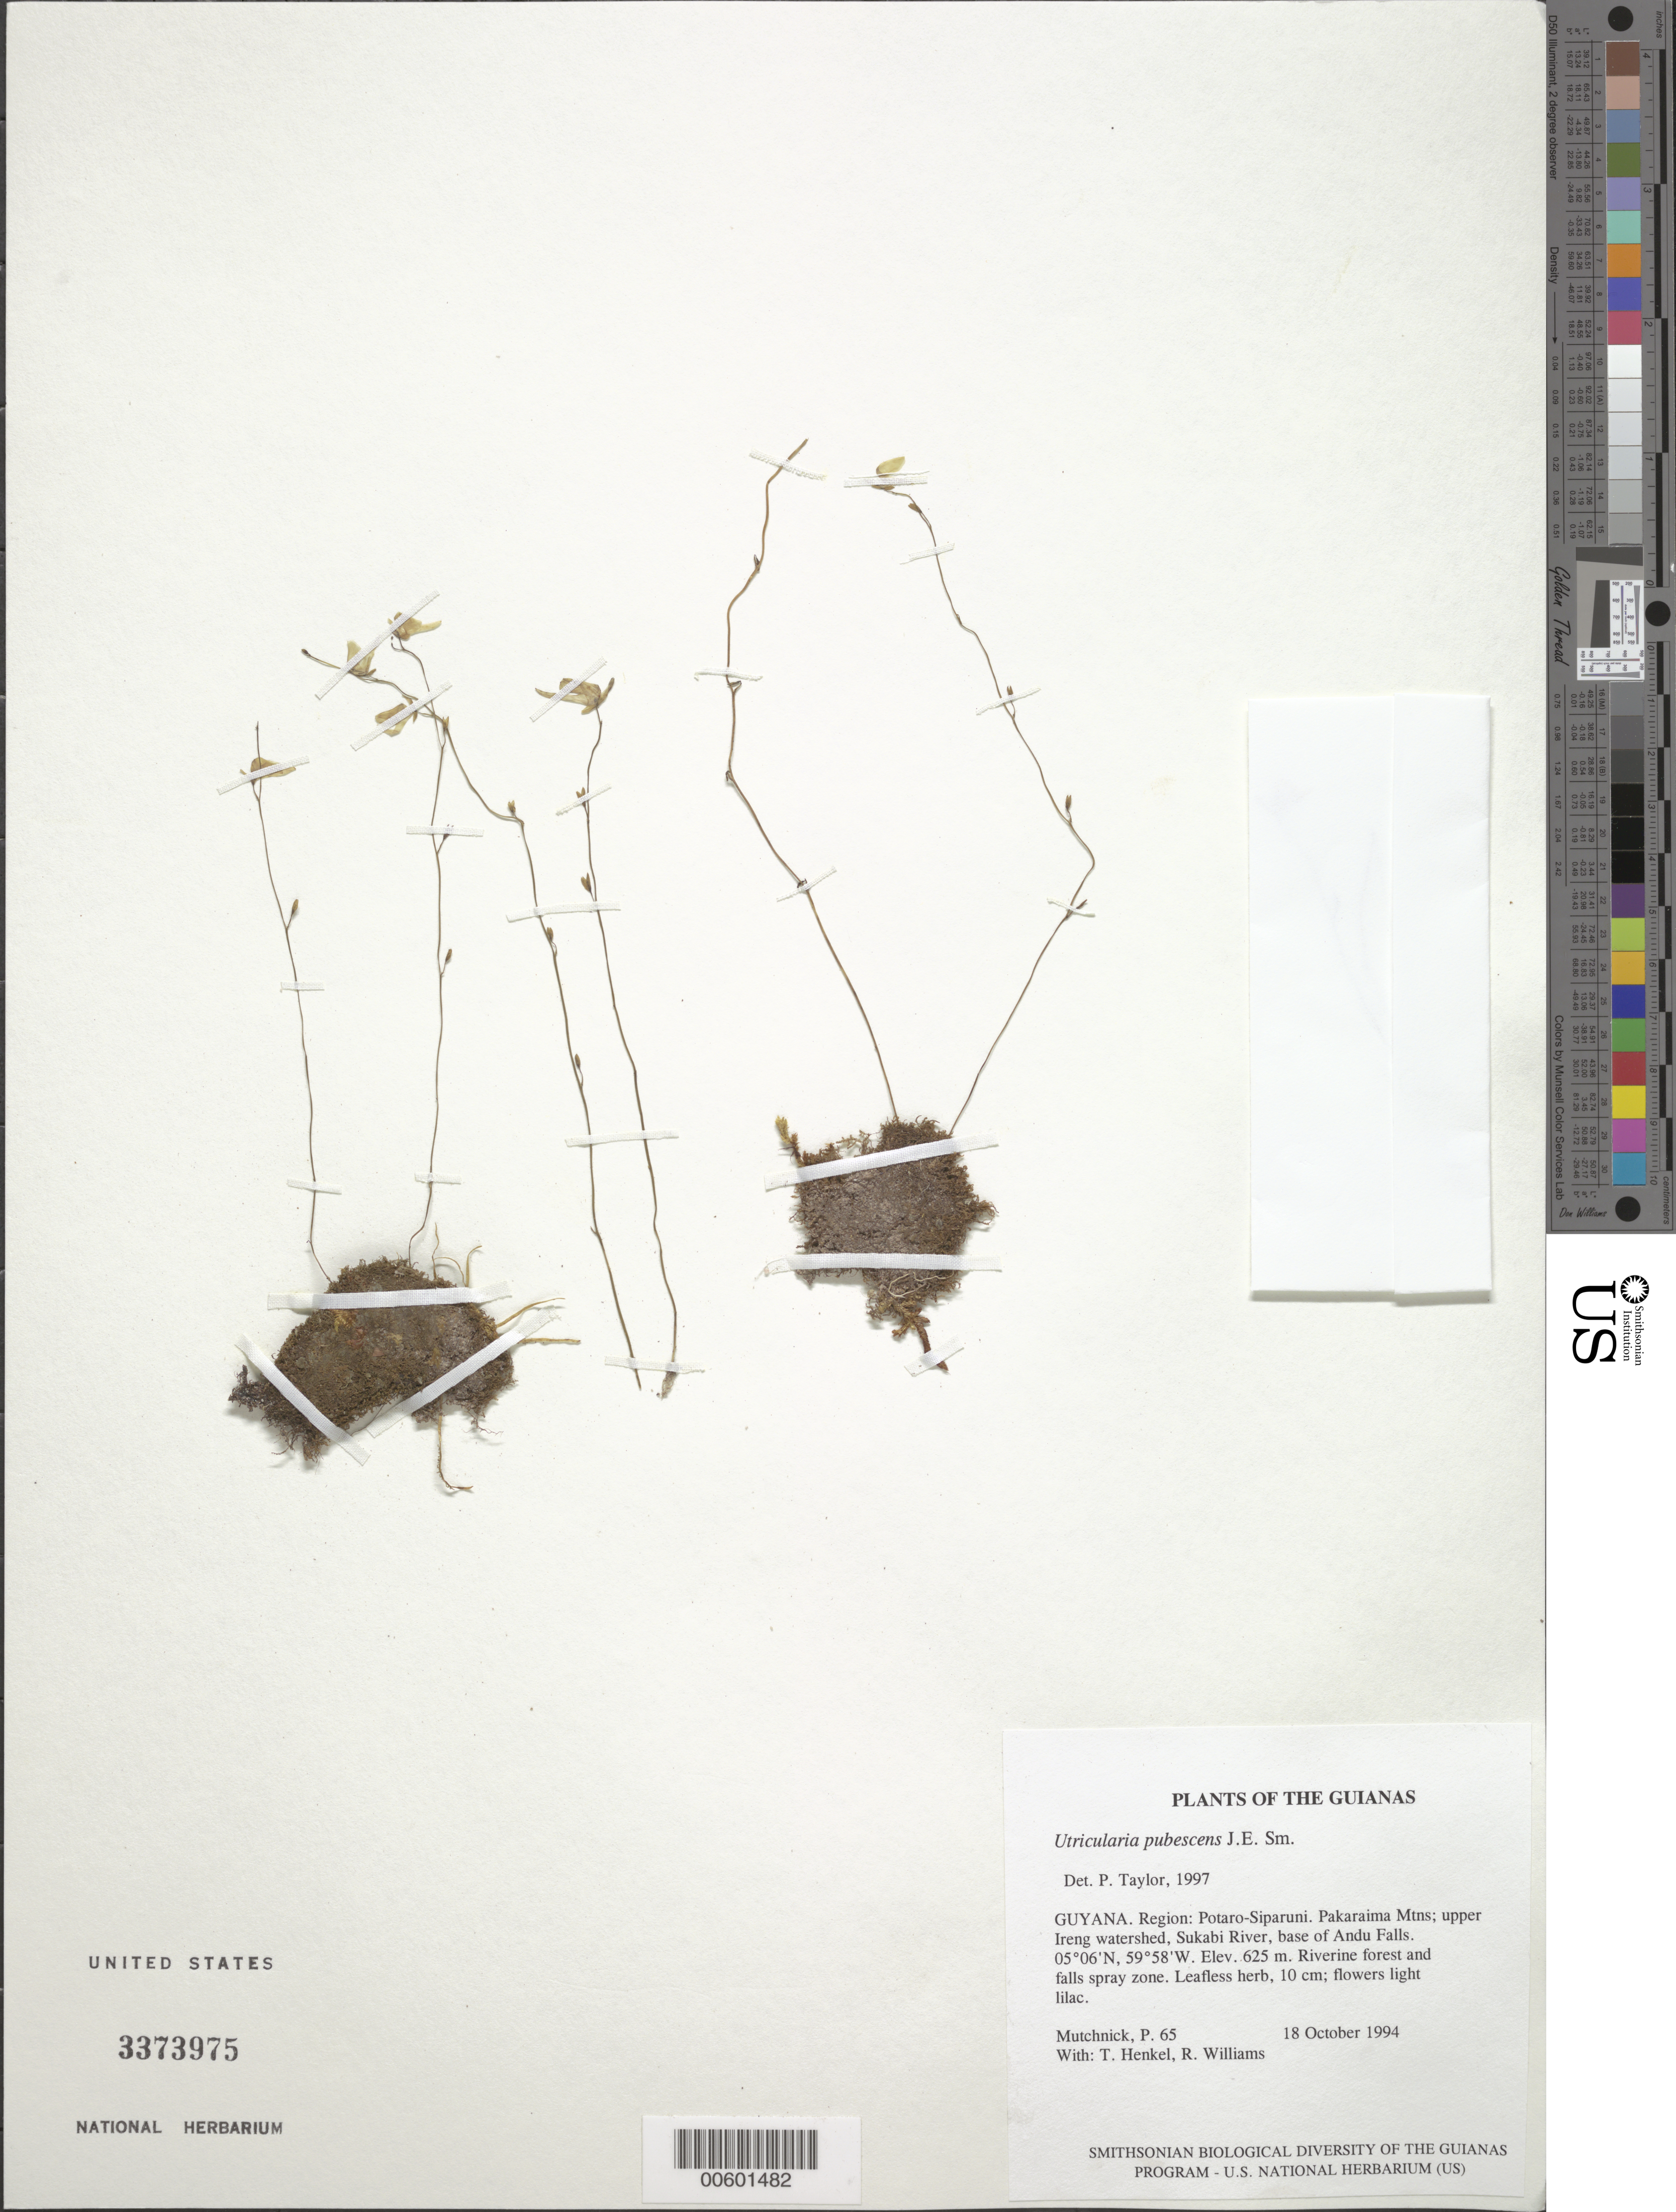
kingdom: Plantae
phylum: Tracheophyta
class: Magnoliopsida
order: Lamiales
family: Lentibulariaceae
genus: Utricularia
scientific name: Utricularia pubescens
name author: Sm.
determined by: Taylor, P.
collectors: P. Mutchnick, T. Henkel & R. Williams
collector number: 65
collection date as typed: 18 October 1994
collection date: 1994-10-18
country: Guyana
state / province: Potaro-Siparuni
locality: Pakaraima Mtns; upper Ireng watershed, Sukabi River, base of Andu Falls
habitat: Riverine forest and falls spray zone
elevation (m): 625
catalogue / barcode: US 3373975